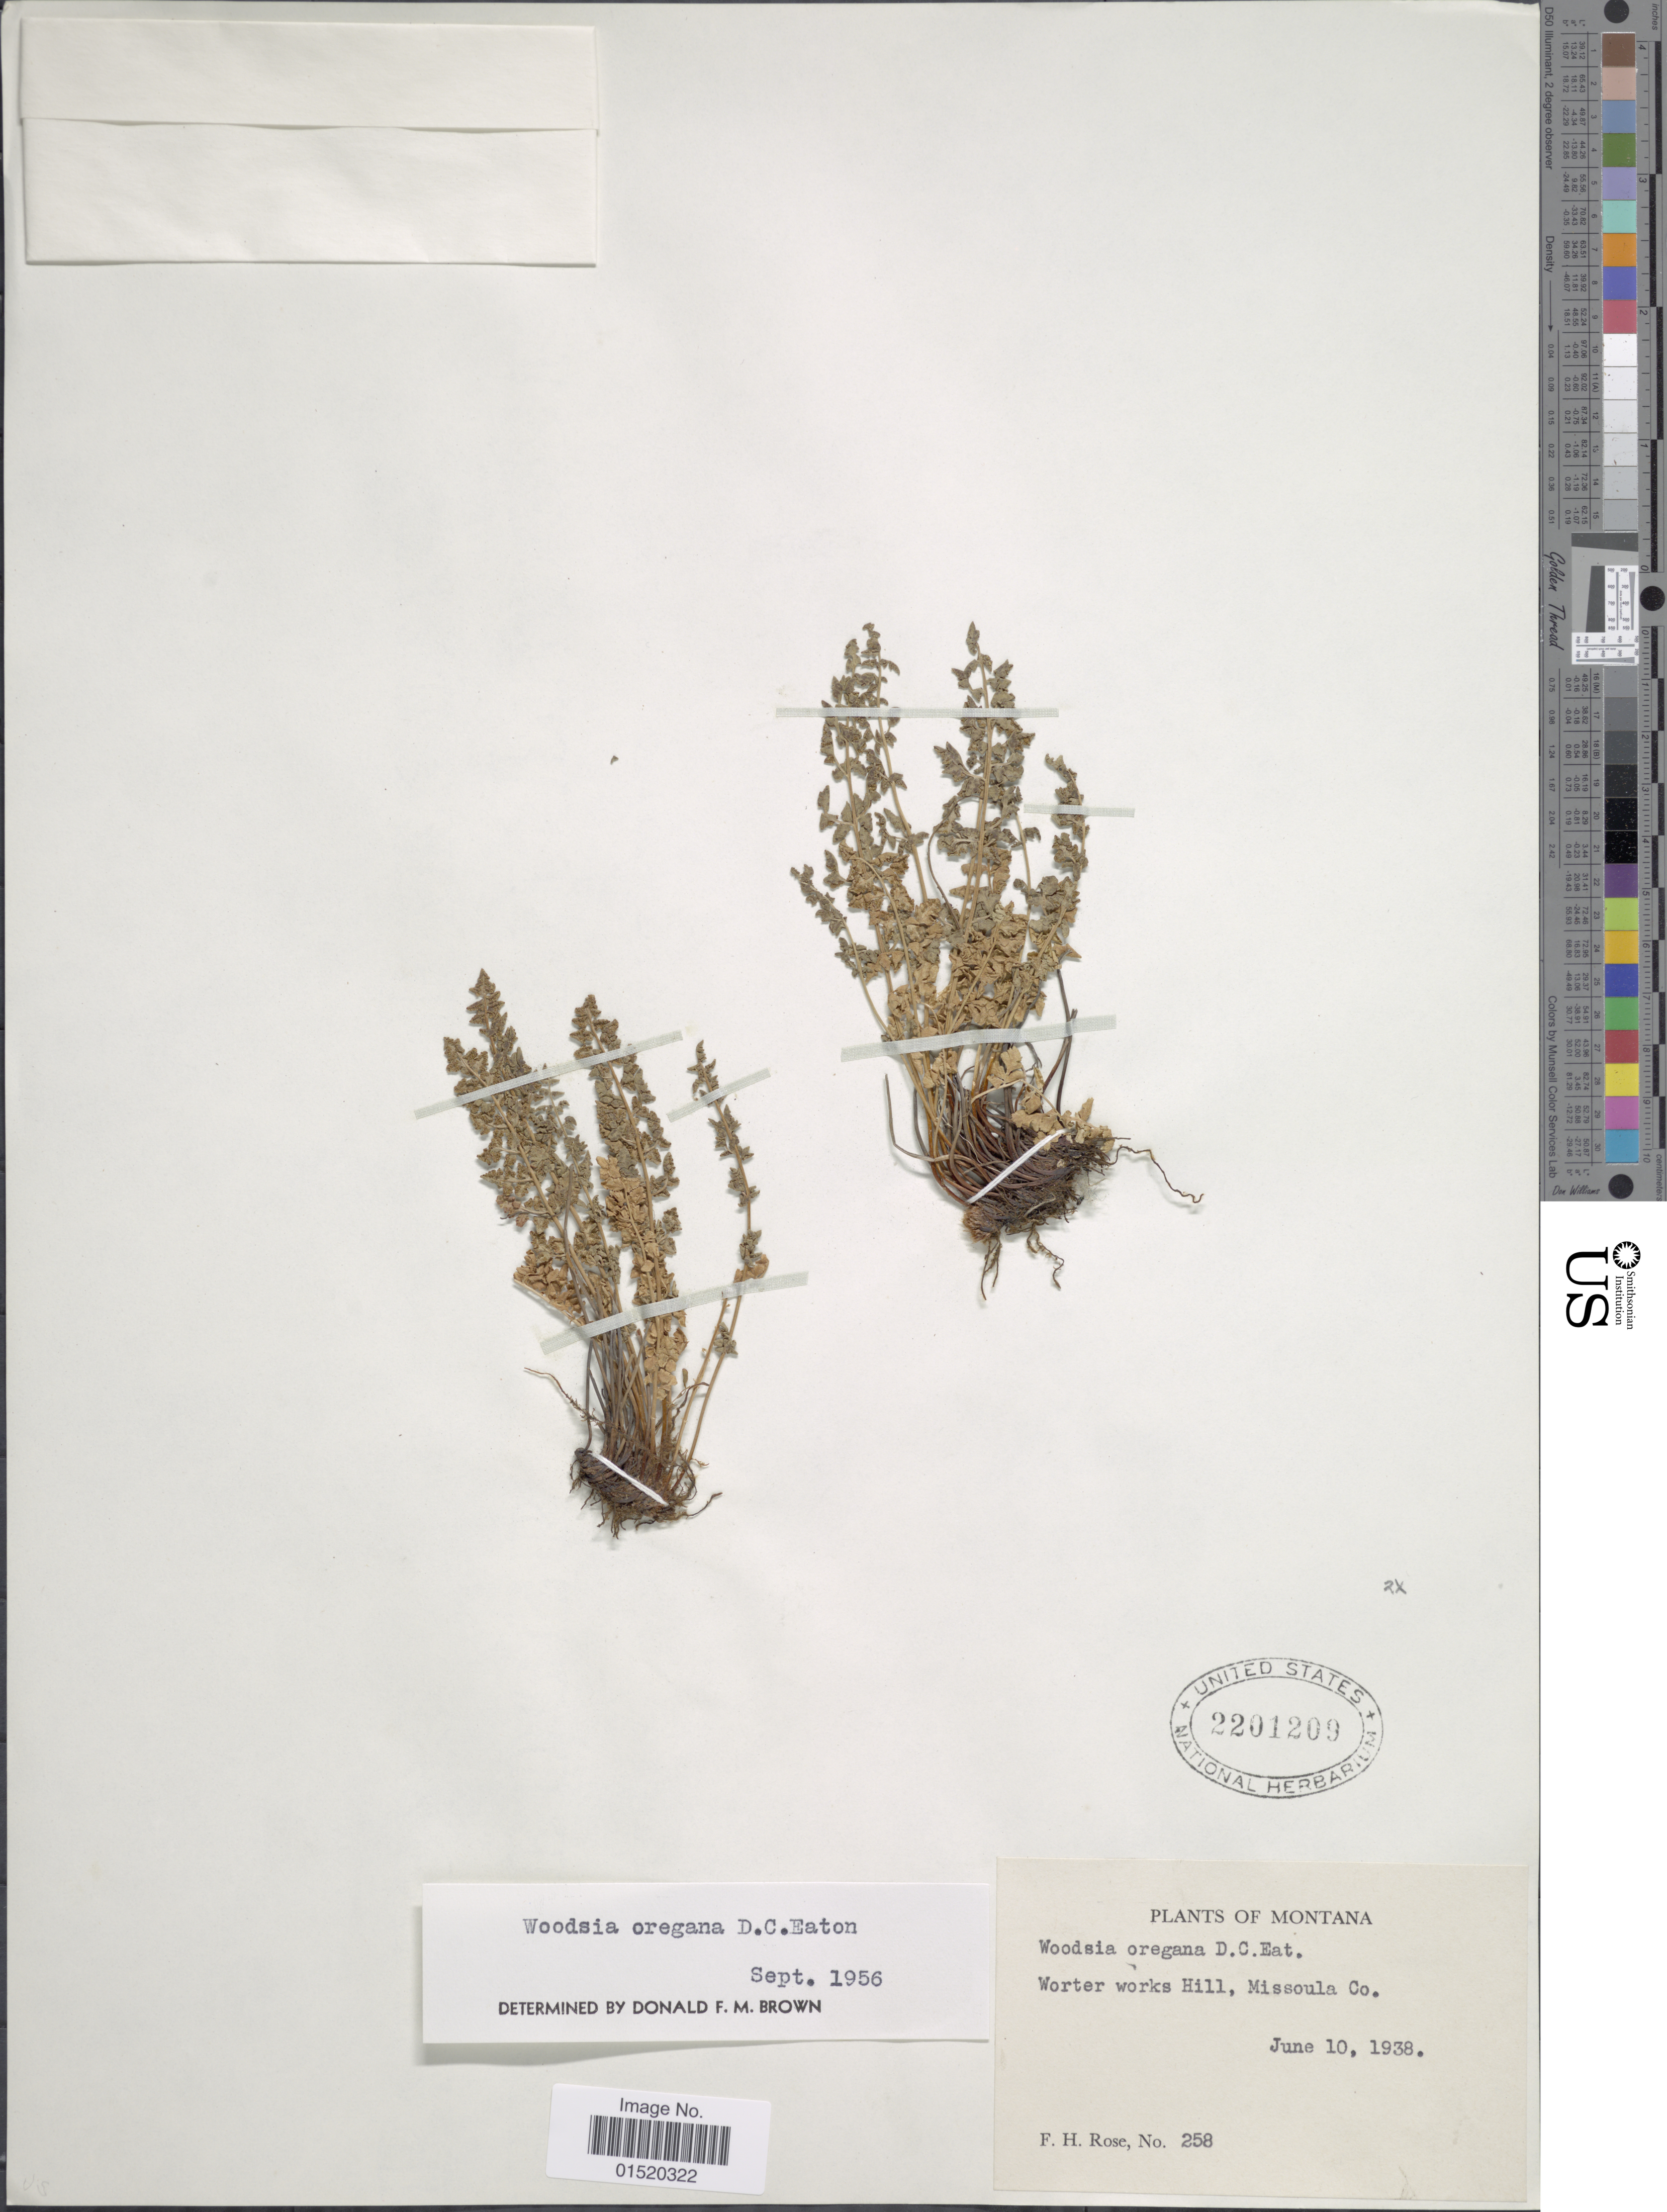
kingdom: Plantae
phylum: Tracheophyta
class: Polypodiopsida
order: Polypodiales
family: Woodsiaceae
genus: Woodsia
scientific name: Woodsia oregana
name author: D.C. Eaton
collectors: F. H. Rose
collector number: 258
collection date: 1938-06-10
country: United States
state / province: Montana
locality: Worter works Hill, Missoula Co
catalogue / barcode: US 2201209